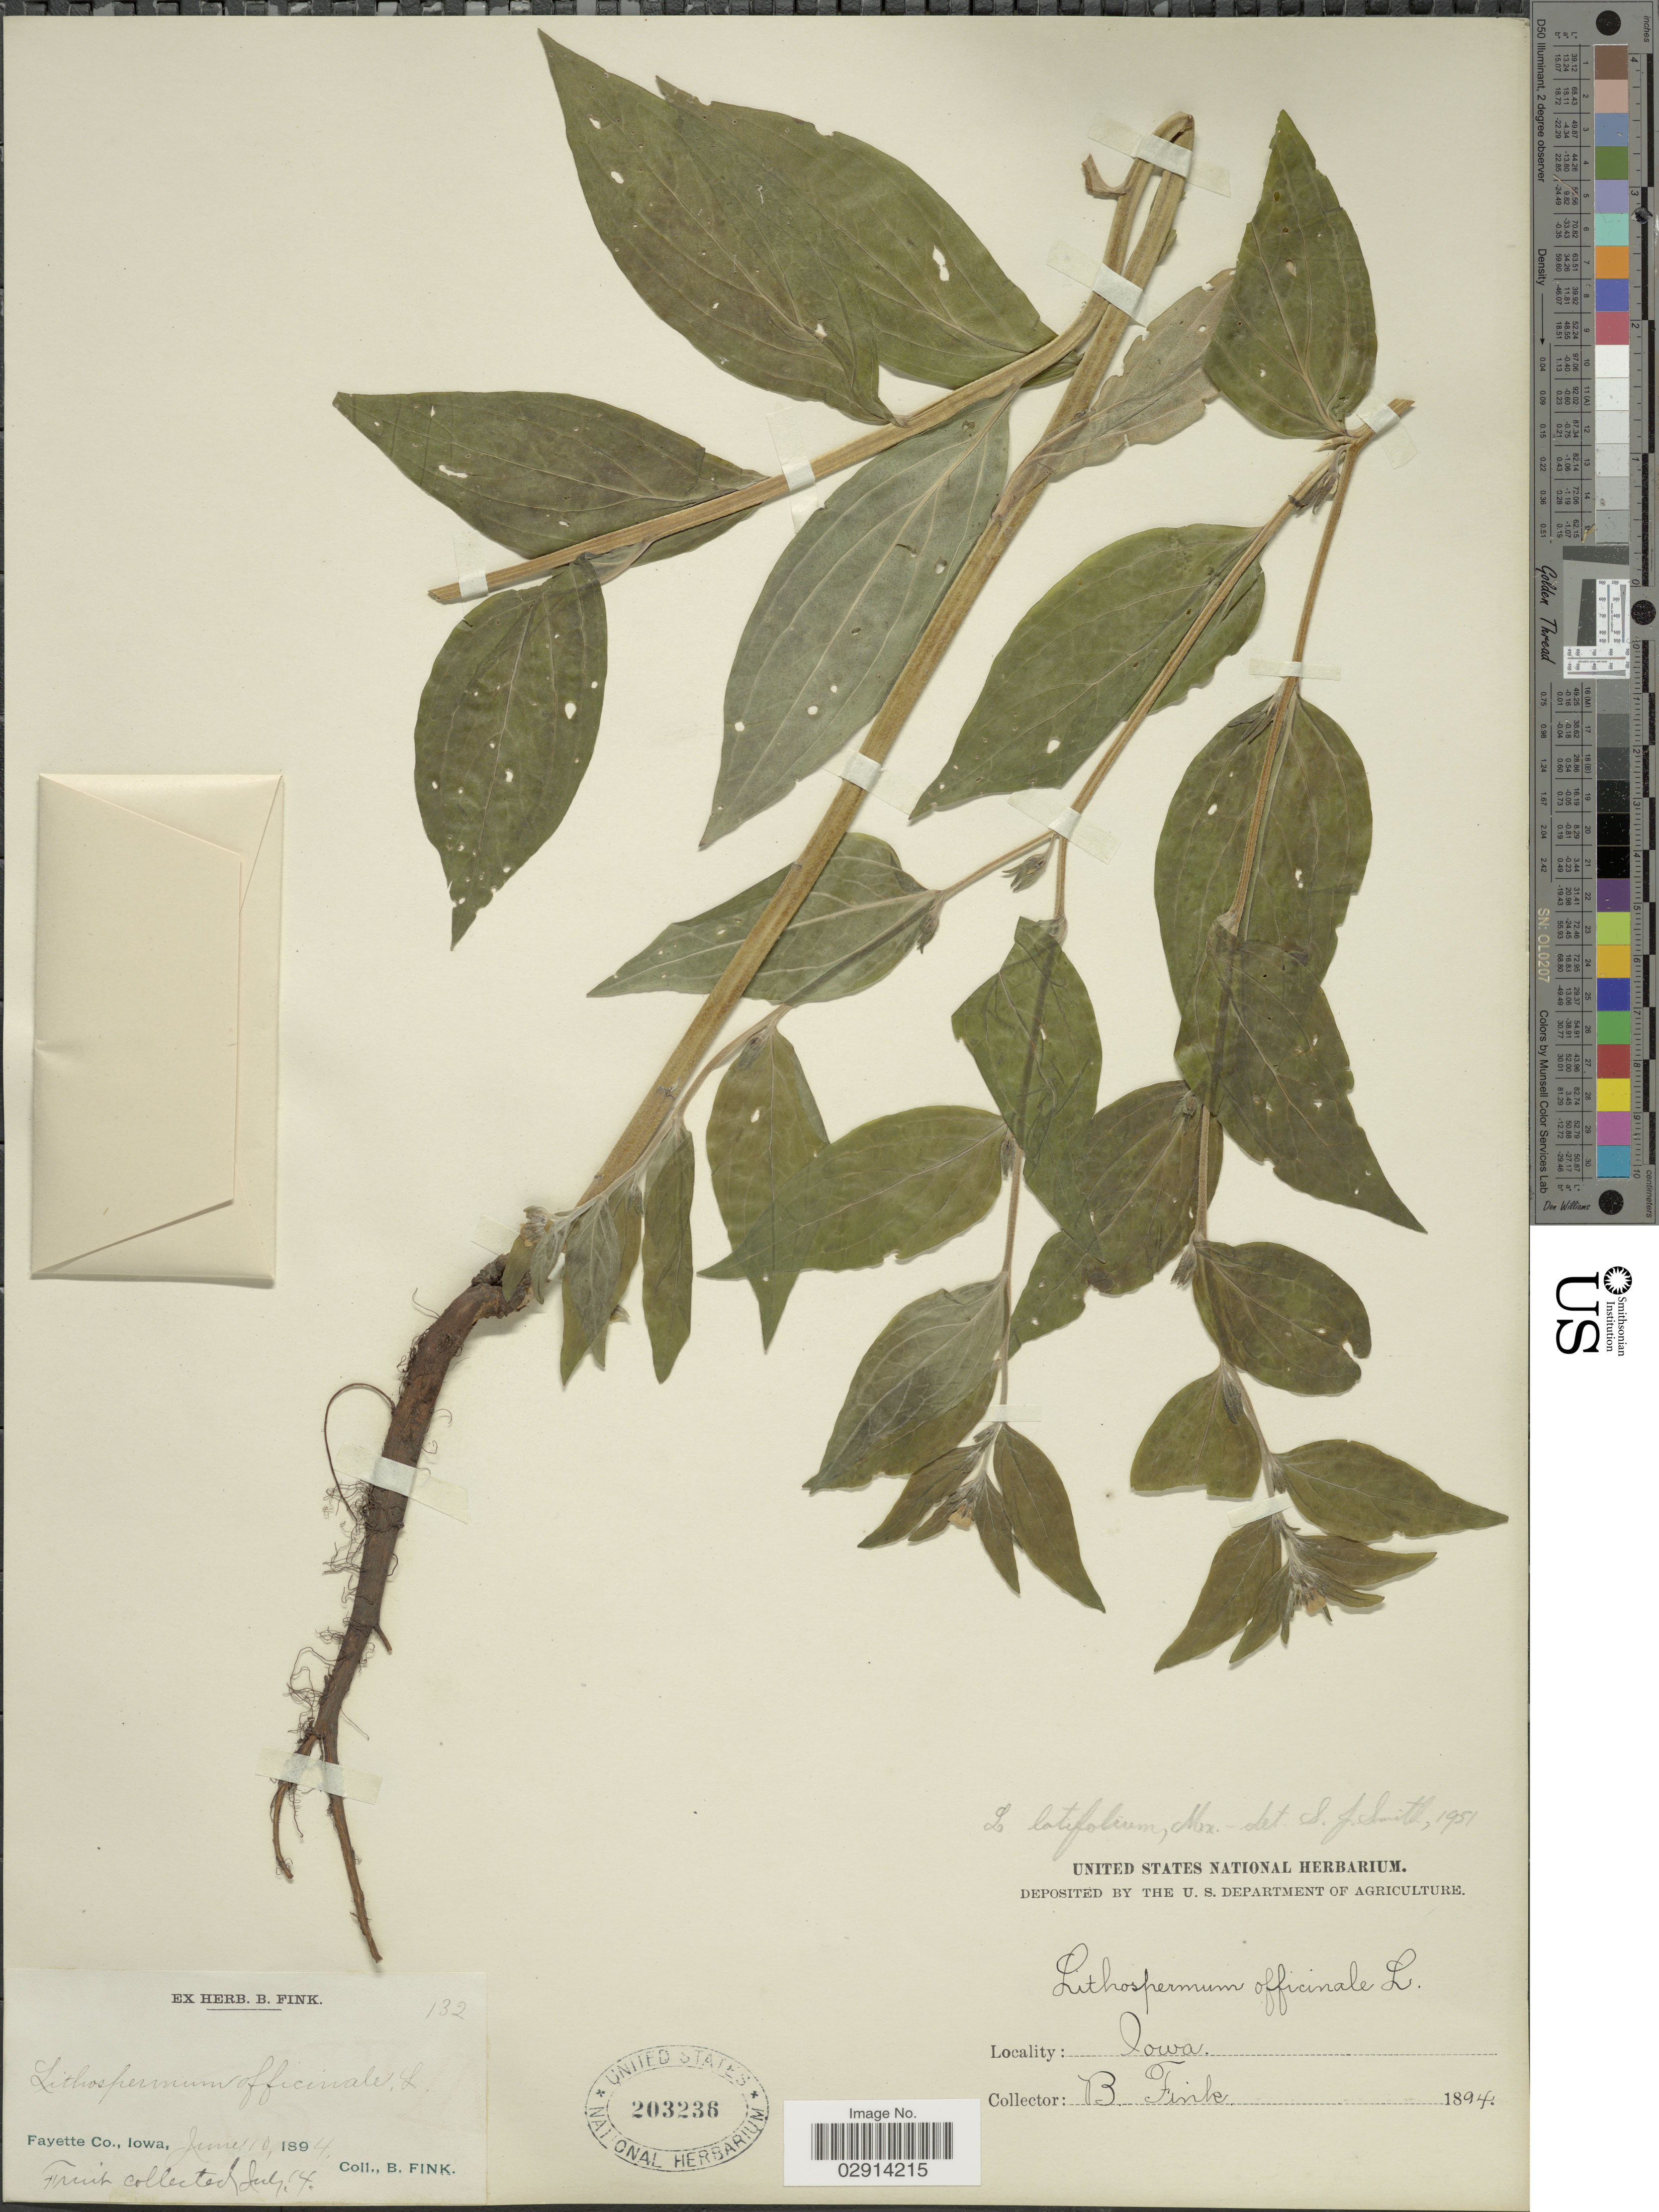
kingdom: Plantae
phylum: Tracheophyta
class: Magnoliopsida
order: Boraginales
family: Boraginaceae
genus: Lithospermum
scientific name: Lithospermum latifolium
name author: Michx.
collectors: B. Fink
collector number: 132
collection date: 1894-06-10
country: United States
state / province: Iowa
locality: Fayette Co., Iowa.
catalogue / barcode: US 203236